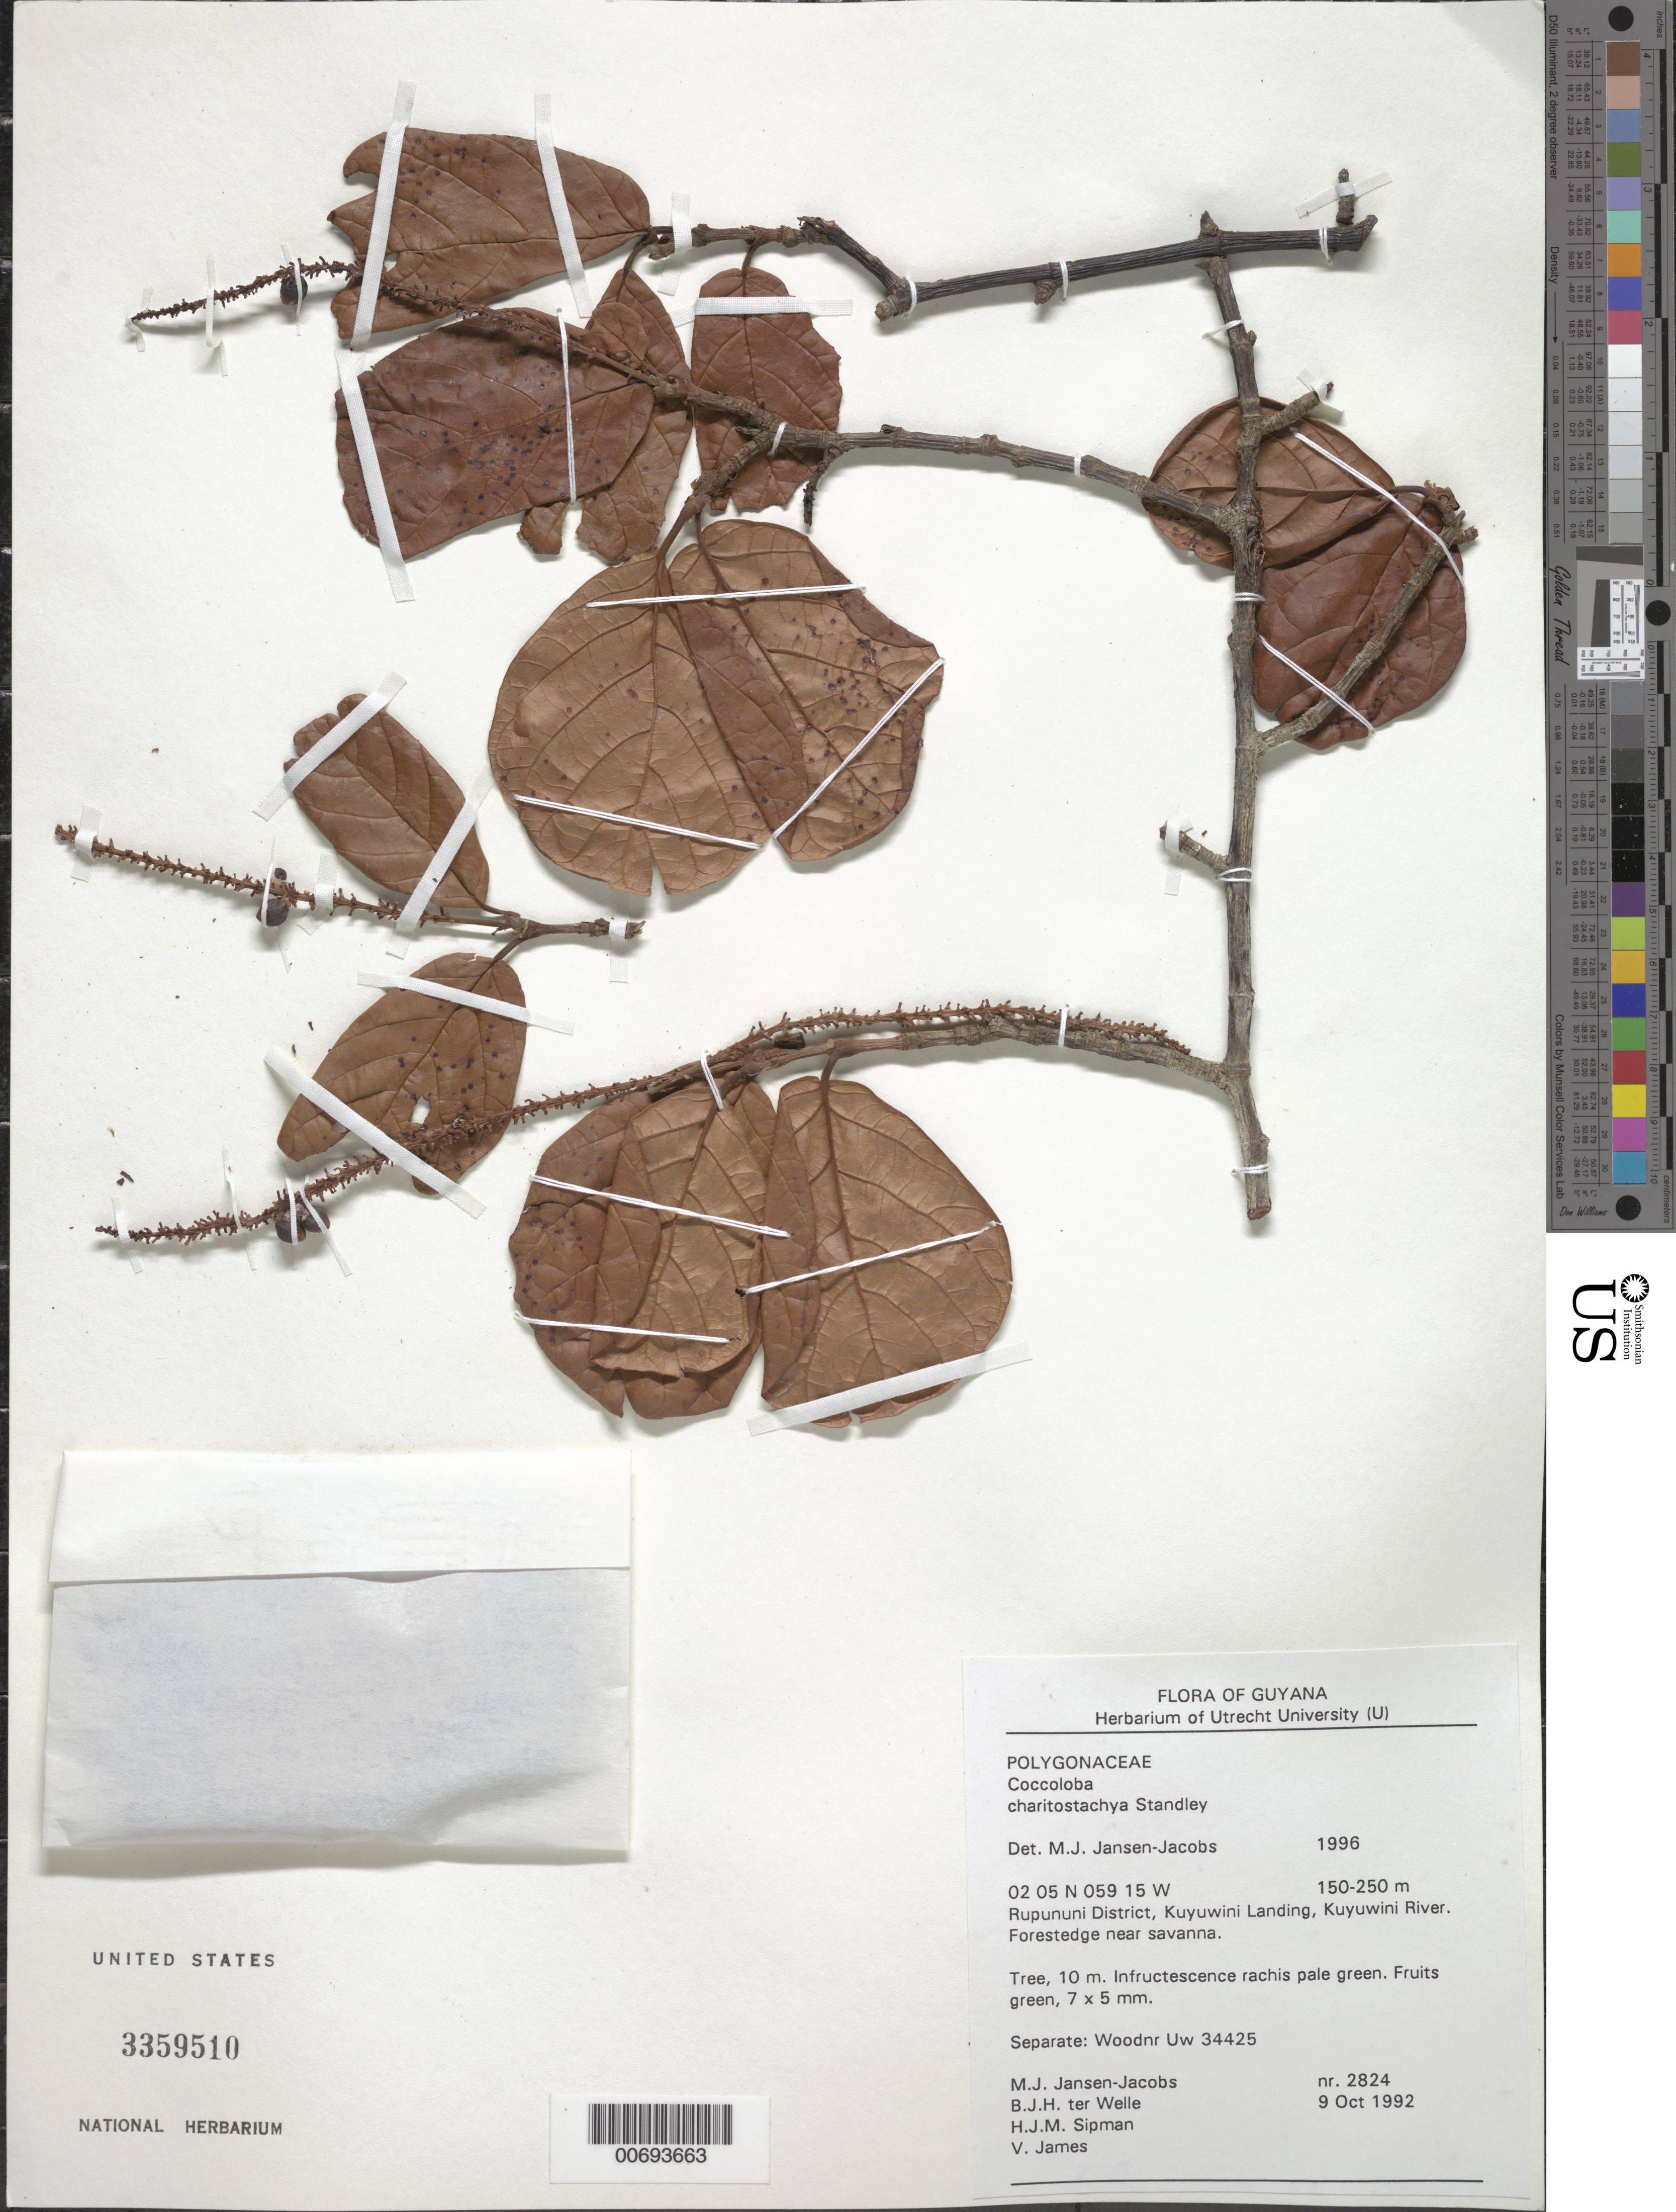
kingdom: Plantae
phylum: Tracheophyta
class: Magnoliopsida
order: Caryophyllales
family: Polygonaceae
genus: Coccoloba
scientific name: Coccoloba charitostachya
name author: Standl.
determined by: Jansen-Jacobs, M. J., (U), Nationaal Herbarium Nederland, Utrecht University branch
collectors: M. J. Jansen-Jacobs, B. Welle, H. J. M. Sipman & V. James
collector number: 2824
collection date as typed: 9-Oct-92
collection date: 1992-10-09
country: Guyana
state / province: U. Takutu-U. Essequibo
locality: Kuyuwini Landing, Kuyuwini River, Rupununi District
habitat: Forest edge near savanna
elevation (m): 150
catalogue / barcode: US 3359510